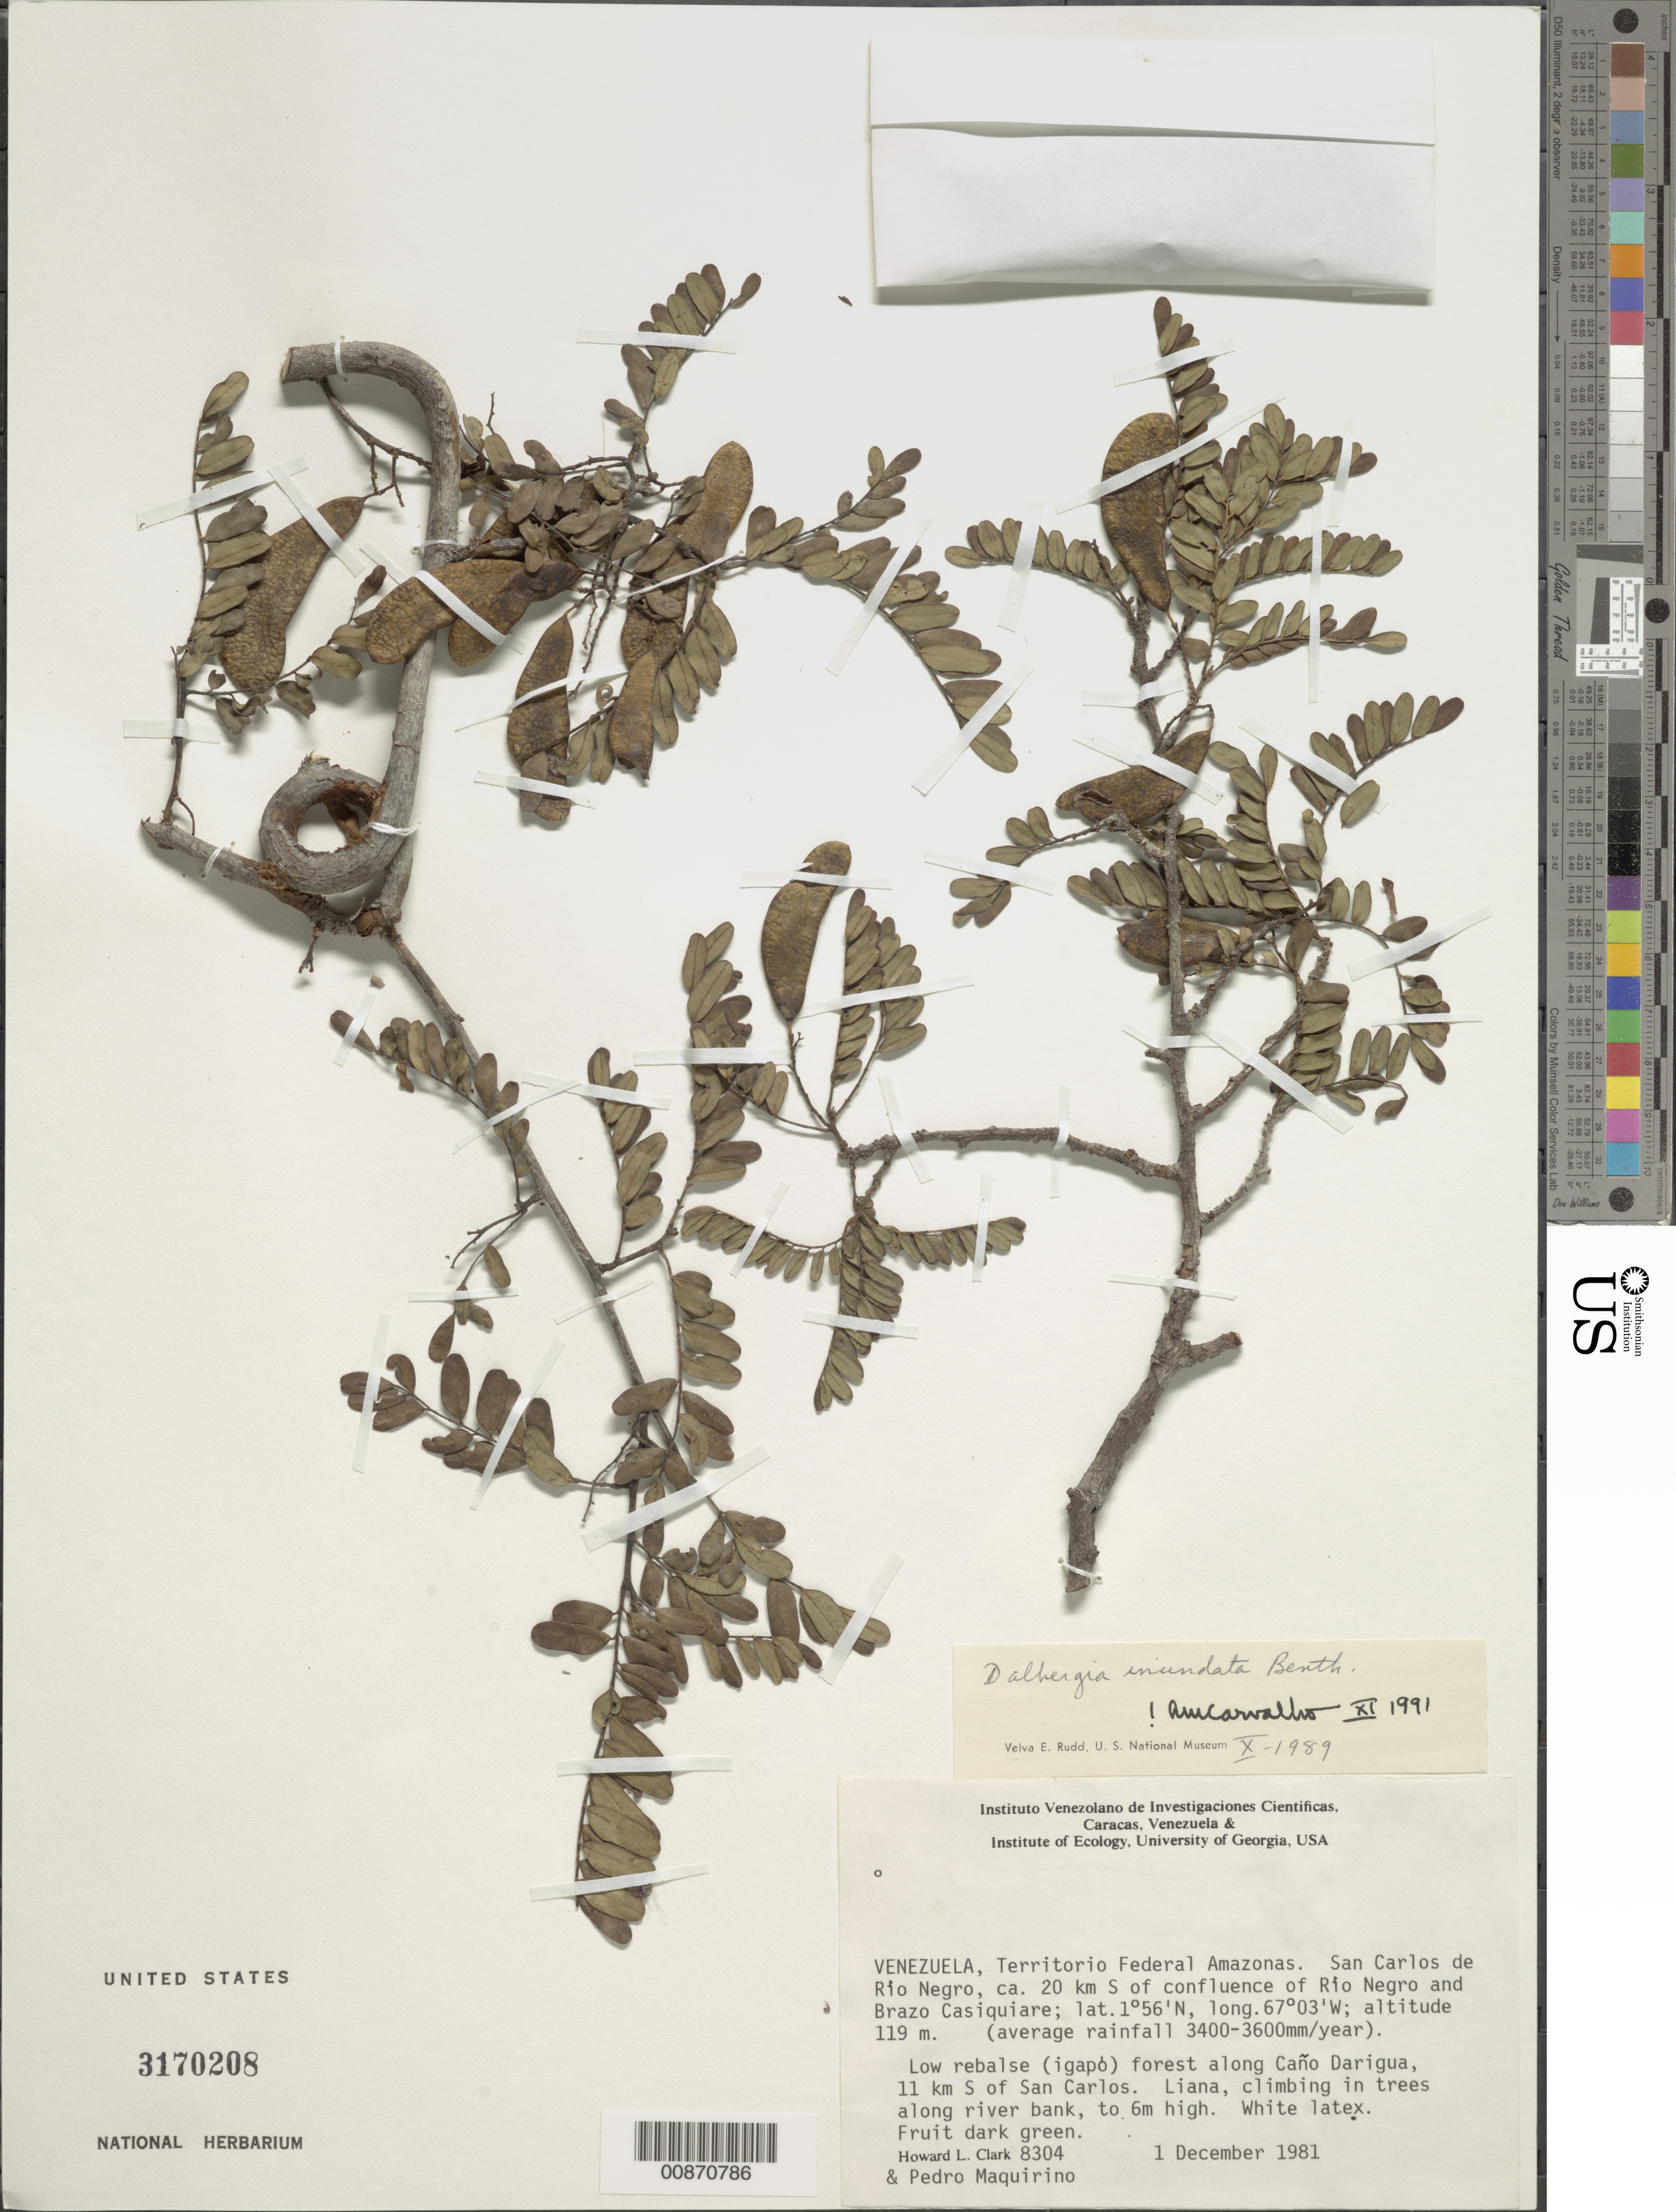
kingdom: Plantae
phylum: Tracheophyta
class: Magnoliopsida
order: Fabales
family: Fabaceae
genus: Dalbergia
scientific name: Dalbergia inundata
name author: Benth.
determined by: Carvalho, A. M. V. de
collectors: H. L. Clark & P. Maquirino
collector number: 8304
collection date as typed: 1-Dec-81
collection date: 1981-12-01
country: Venezuela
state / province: Amazonas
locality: San Carlos de Río Negro, ca. 20 km S of confluence of Río Negro and Brazo Casiquiare; along Caño Darigua, 11 km S of San Carlos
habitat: Low rebalse (igapo) forest; climbing in trees along river bank to 6m high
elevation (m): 119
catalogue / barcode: US 3170208